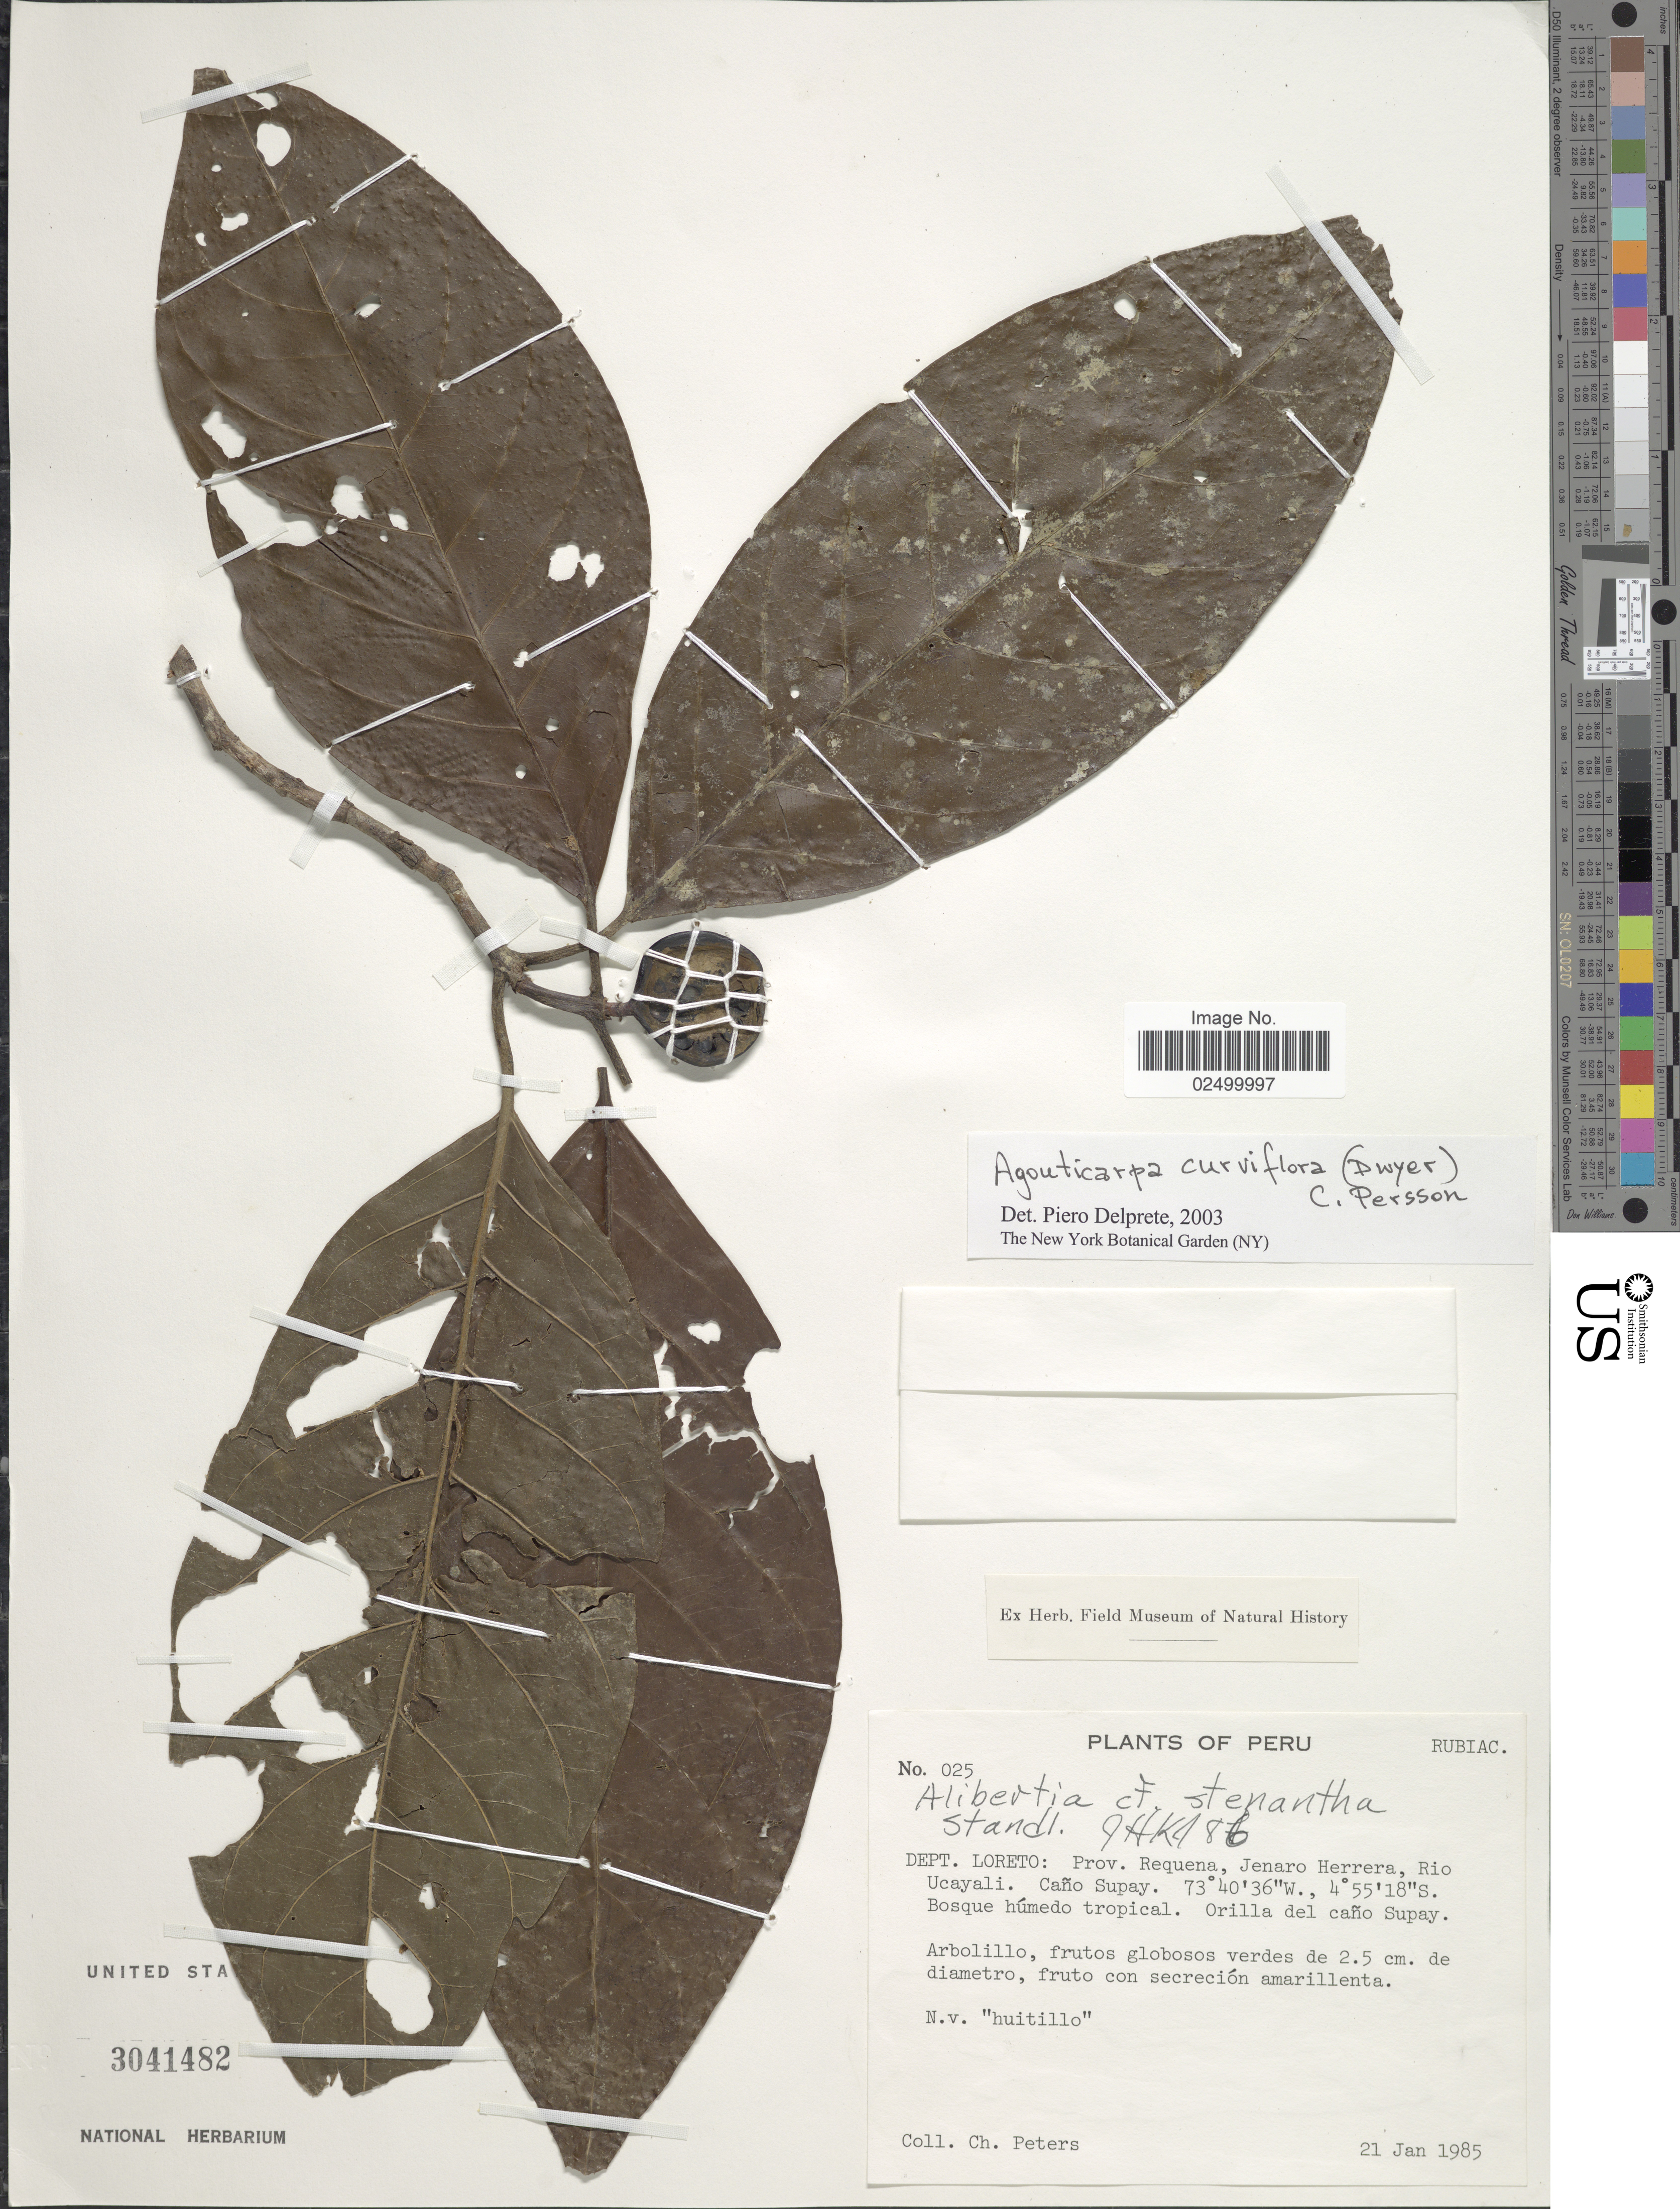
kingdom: Plantae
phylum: Tracheophyta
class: Magnoliopsida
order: Gentianales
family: Rubiaceae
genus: Agouticarpa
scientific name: Agouticarpa curviflora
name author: (Dwyer) C.H. Perss.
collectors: C. Peters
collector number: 025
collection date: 1985-01-21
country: Peru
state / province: Loreto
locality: Prov. Requena, Jenaro Herrera, Rio Ucauali, Cano Supay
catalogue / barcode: US 3041482